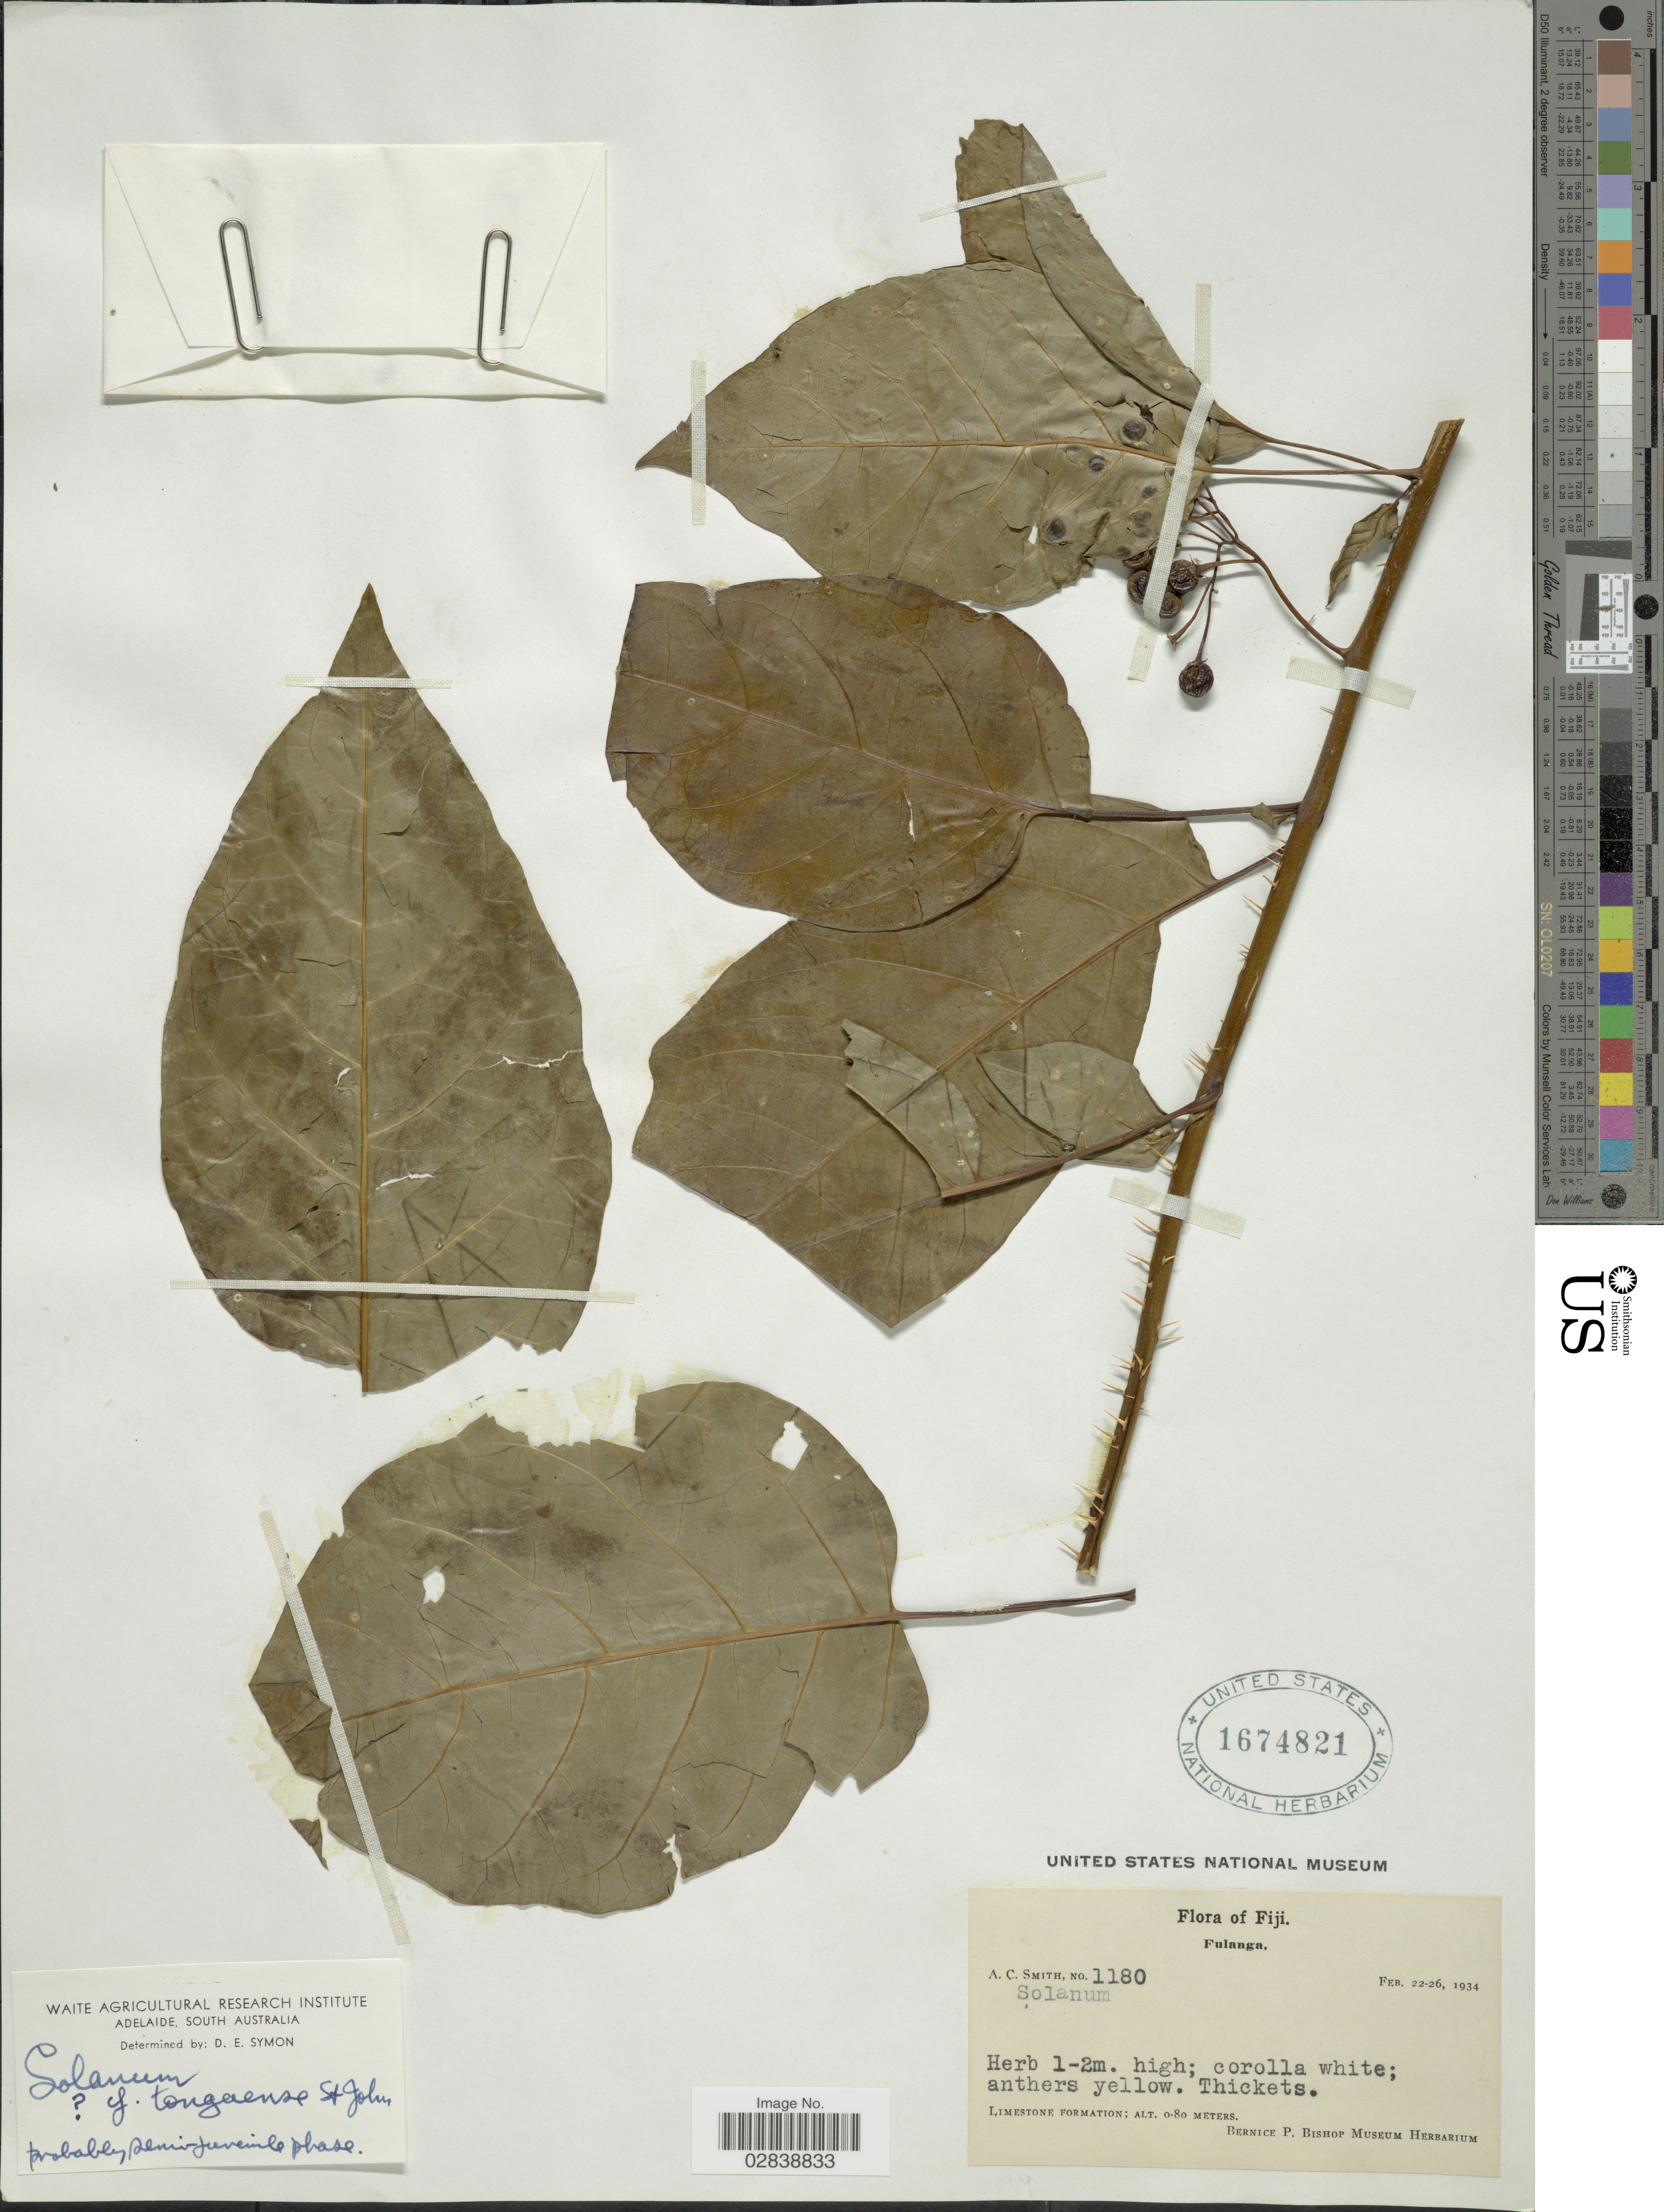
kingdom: Plantae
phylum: Tracheophyta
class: Magnoliopsida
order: Solanales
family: Solanaceae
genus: Solanum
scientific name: Solanum viride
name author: R. Br.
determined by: Knapp, S. D.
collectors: A. C. Smith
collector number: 1180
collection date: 1934-02-22/1934-02-26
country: Fiji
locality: Fulanga. Limestone Formation.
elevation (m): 0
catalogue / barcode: US 1674821